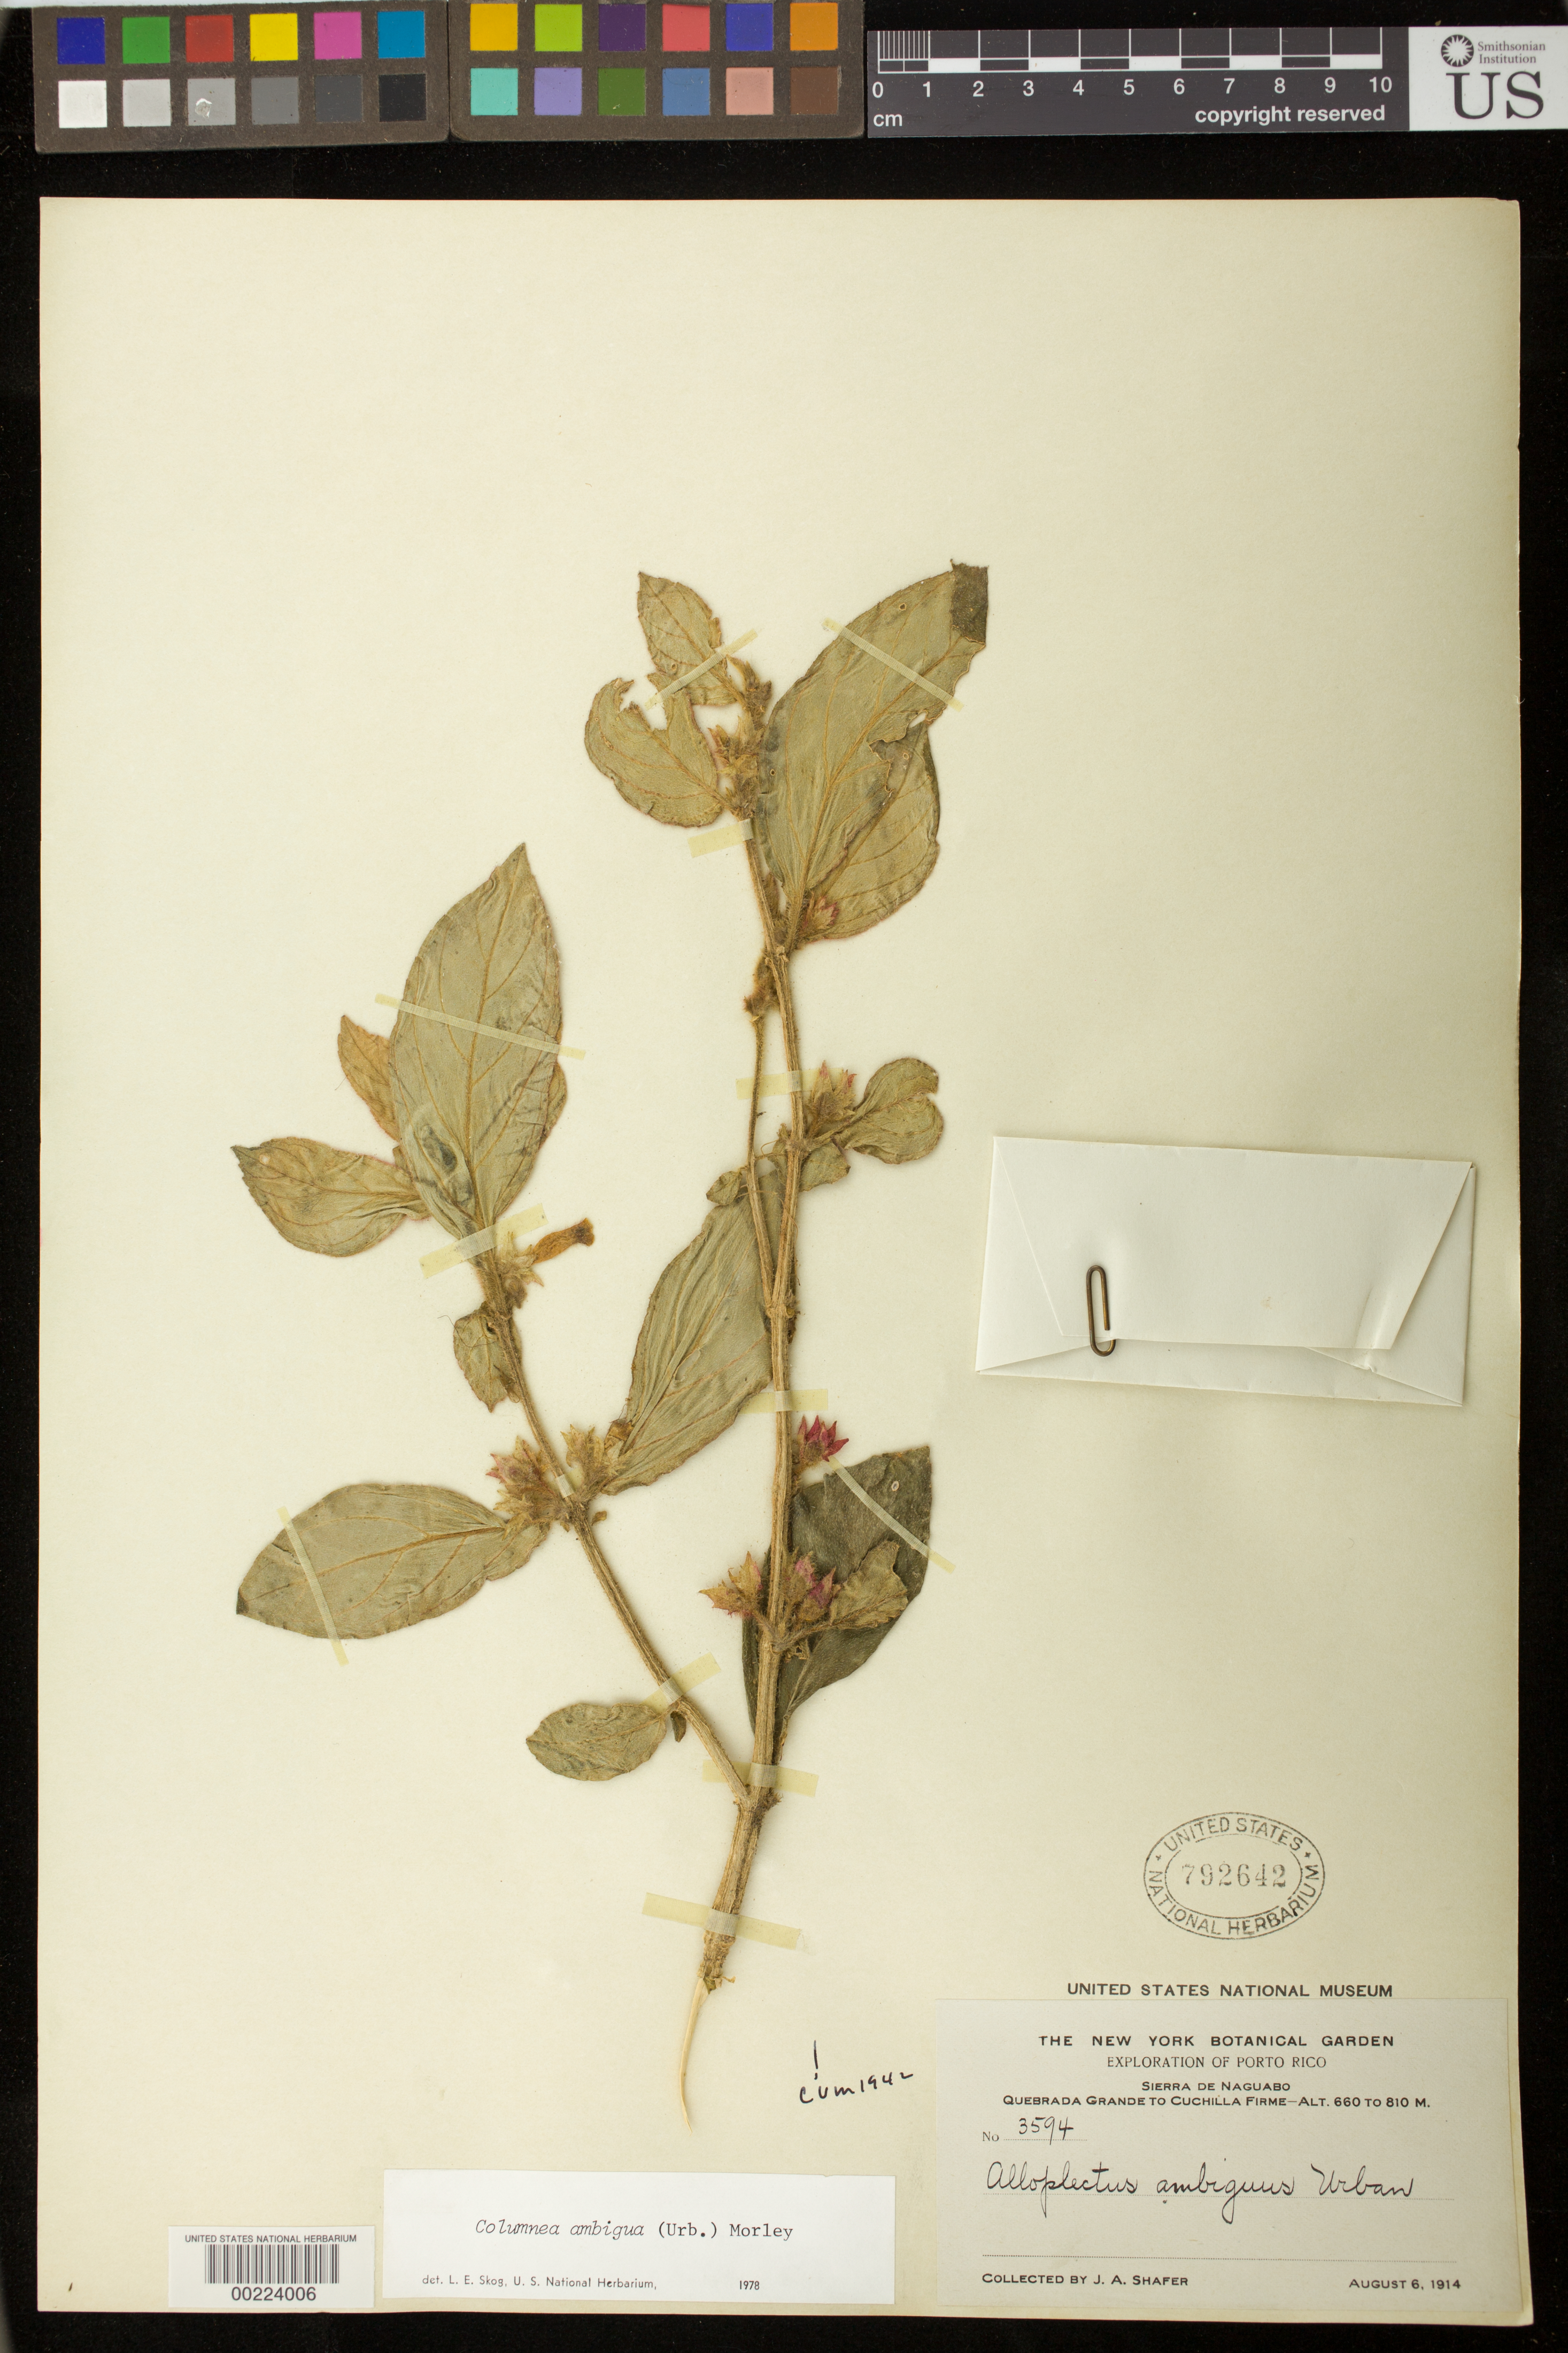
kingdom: Plantae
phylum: Tracheophyta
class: Magnoliopsida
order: Lamiales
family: Gesneriaceae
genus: Columnea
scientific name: Columnea ambigua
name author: (Urb.) B.D. Morley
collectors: J. A. Shafer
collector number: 3594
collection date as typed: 06 Aug 1914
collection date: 1914-08-06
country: Puerto Rico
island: Puerto Rico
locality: Sierra de Naguabo, Quebrada Grande to Cuchilla firme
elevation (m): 660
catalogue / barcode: US 792642